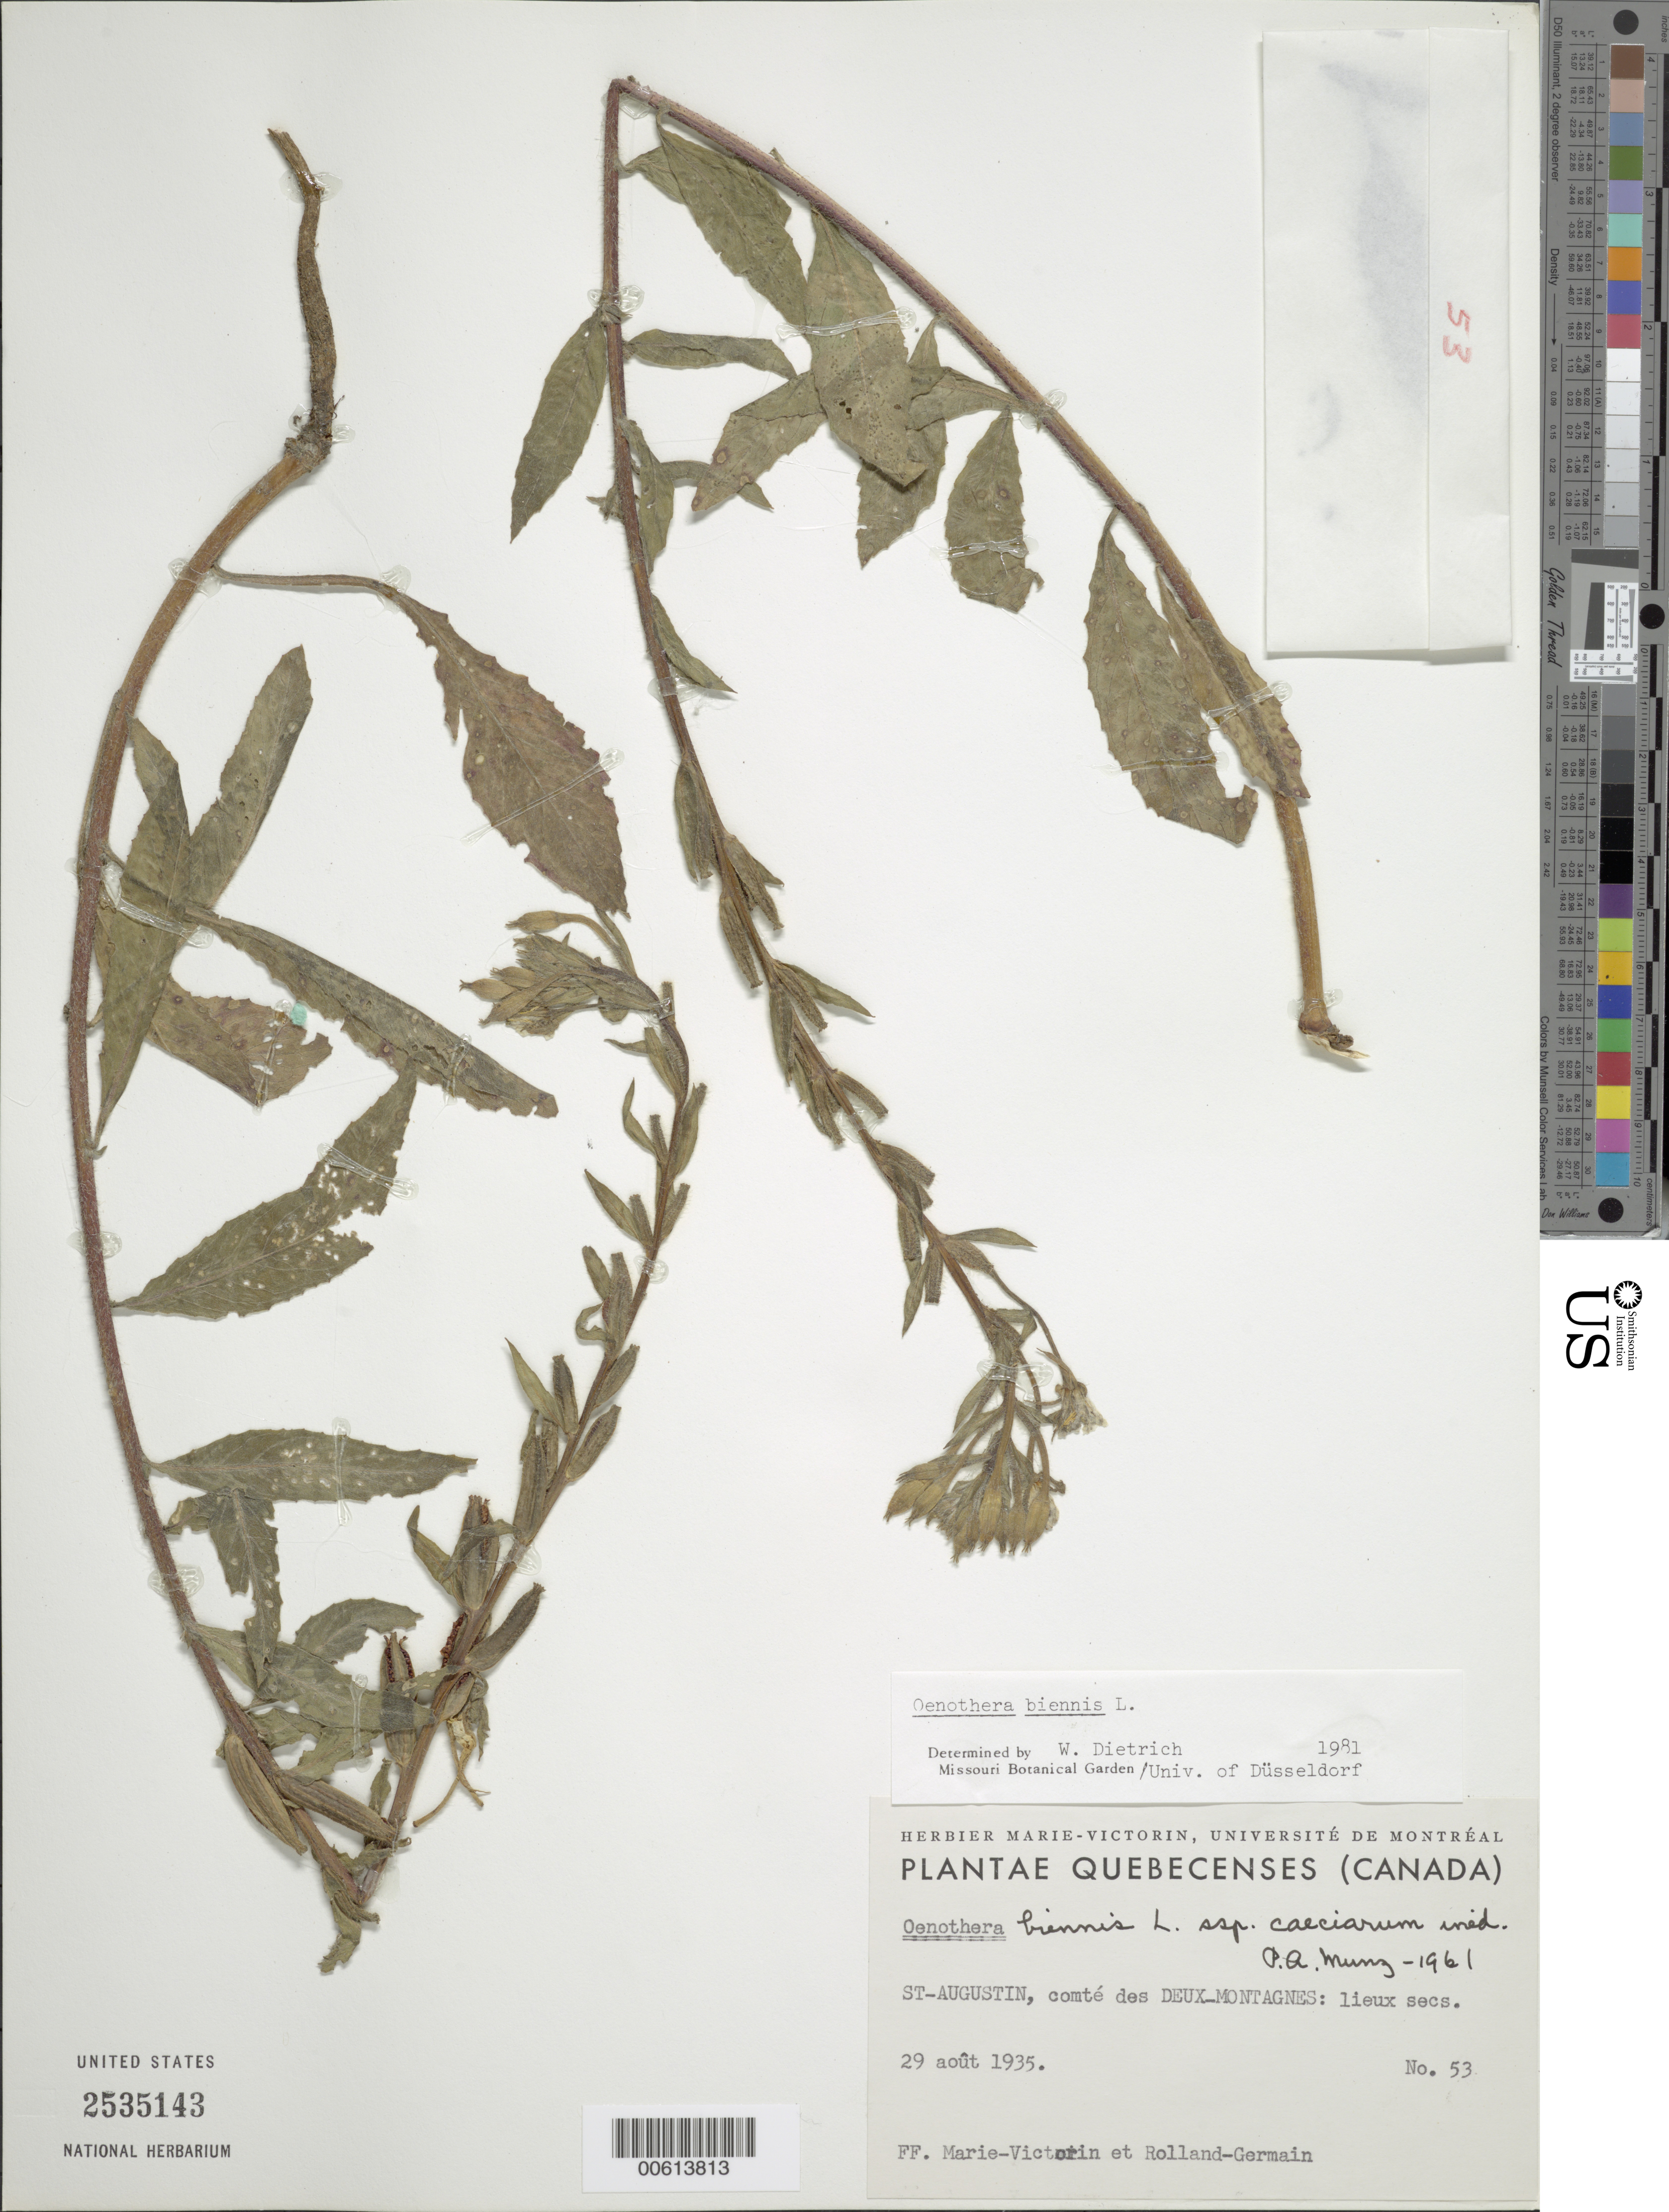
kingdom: Plantae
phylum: Tracheophyta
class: Magnoliopsida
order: Myrtales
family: Onagraceae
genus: Oenothera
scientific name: Oenothera biennis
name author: L.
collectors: Fr. Marie-Victorin & Rolland-Germain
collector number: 53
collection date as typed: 29 Aug 1935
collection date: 1935-08-29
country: Canada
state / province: Quebec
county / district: Deux-Montagnes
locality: St. Augustin, comte des Deux-Montagnes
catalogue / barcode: US 2535143